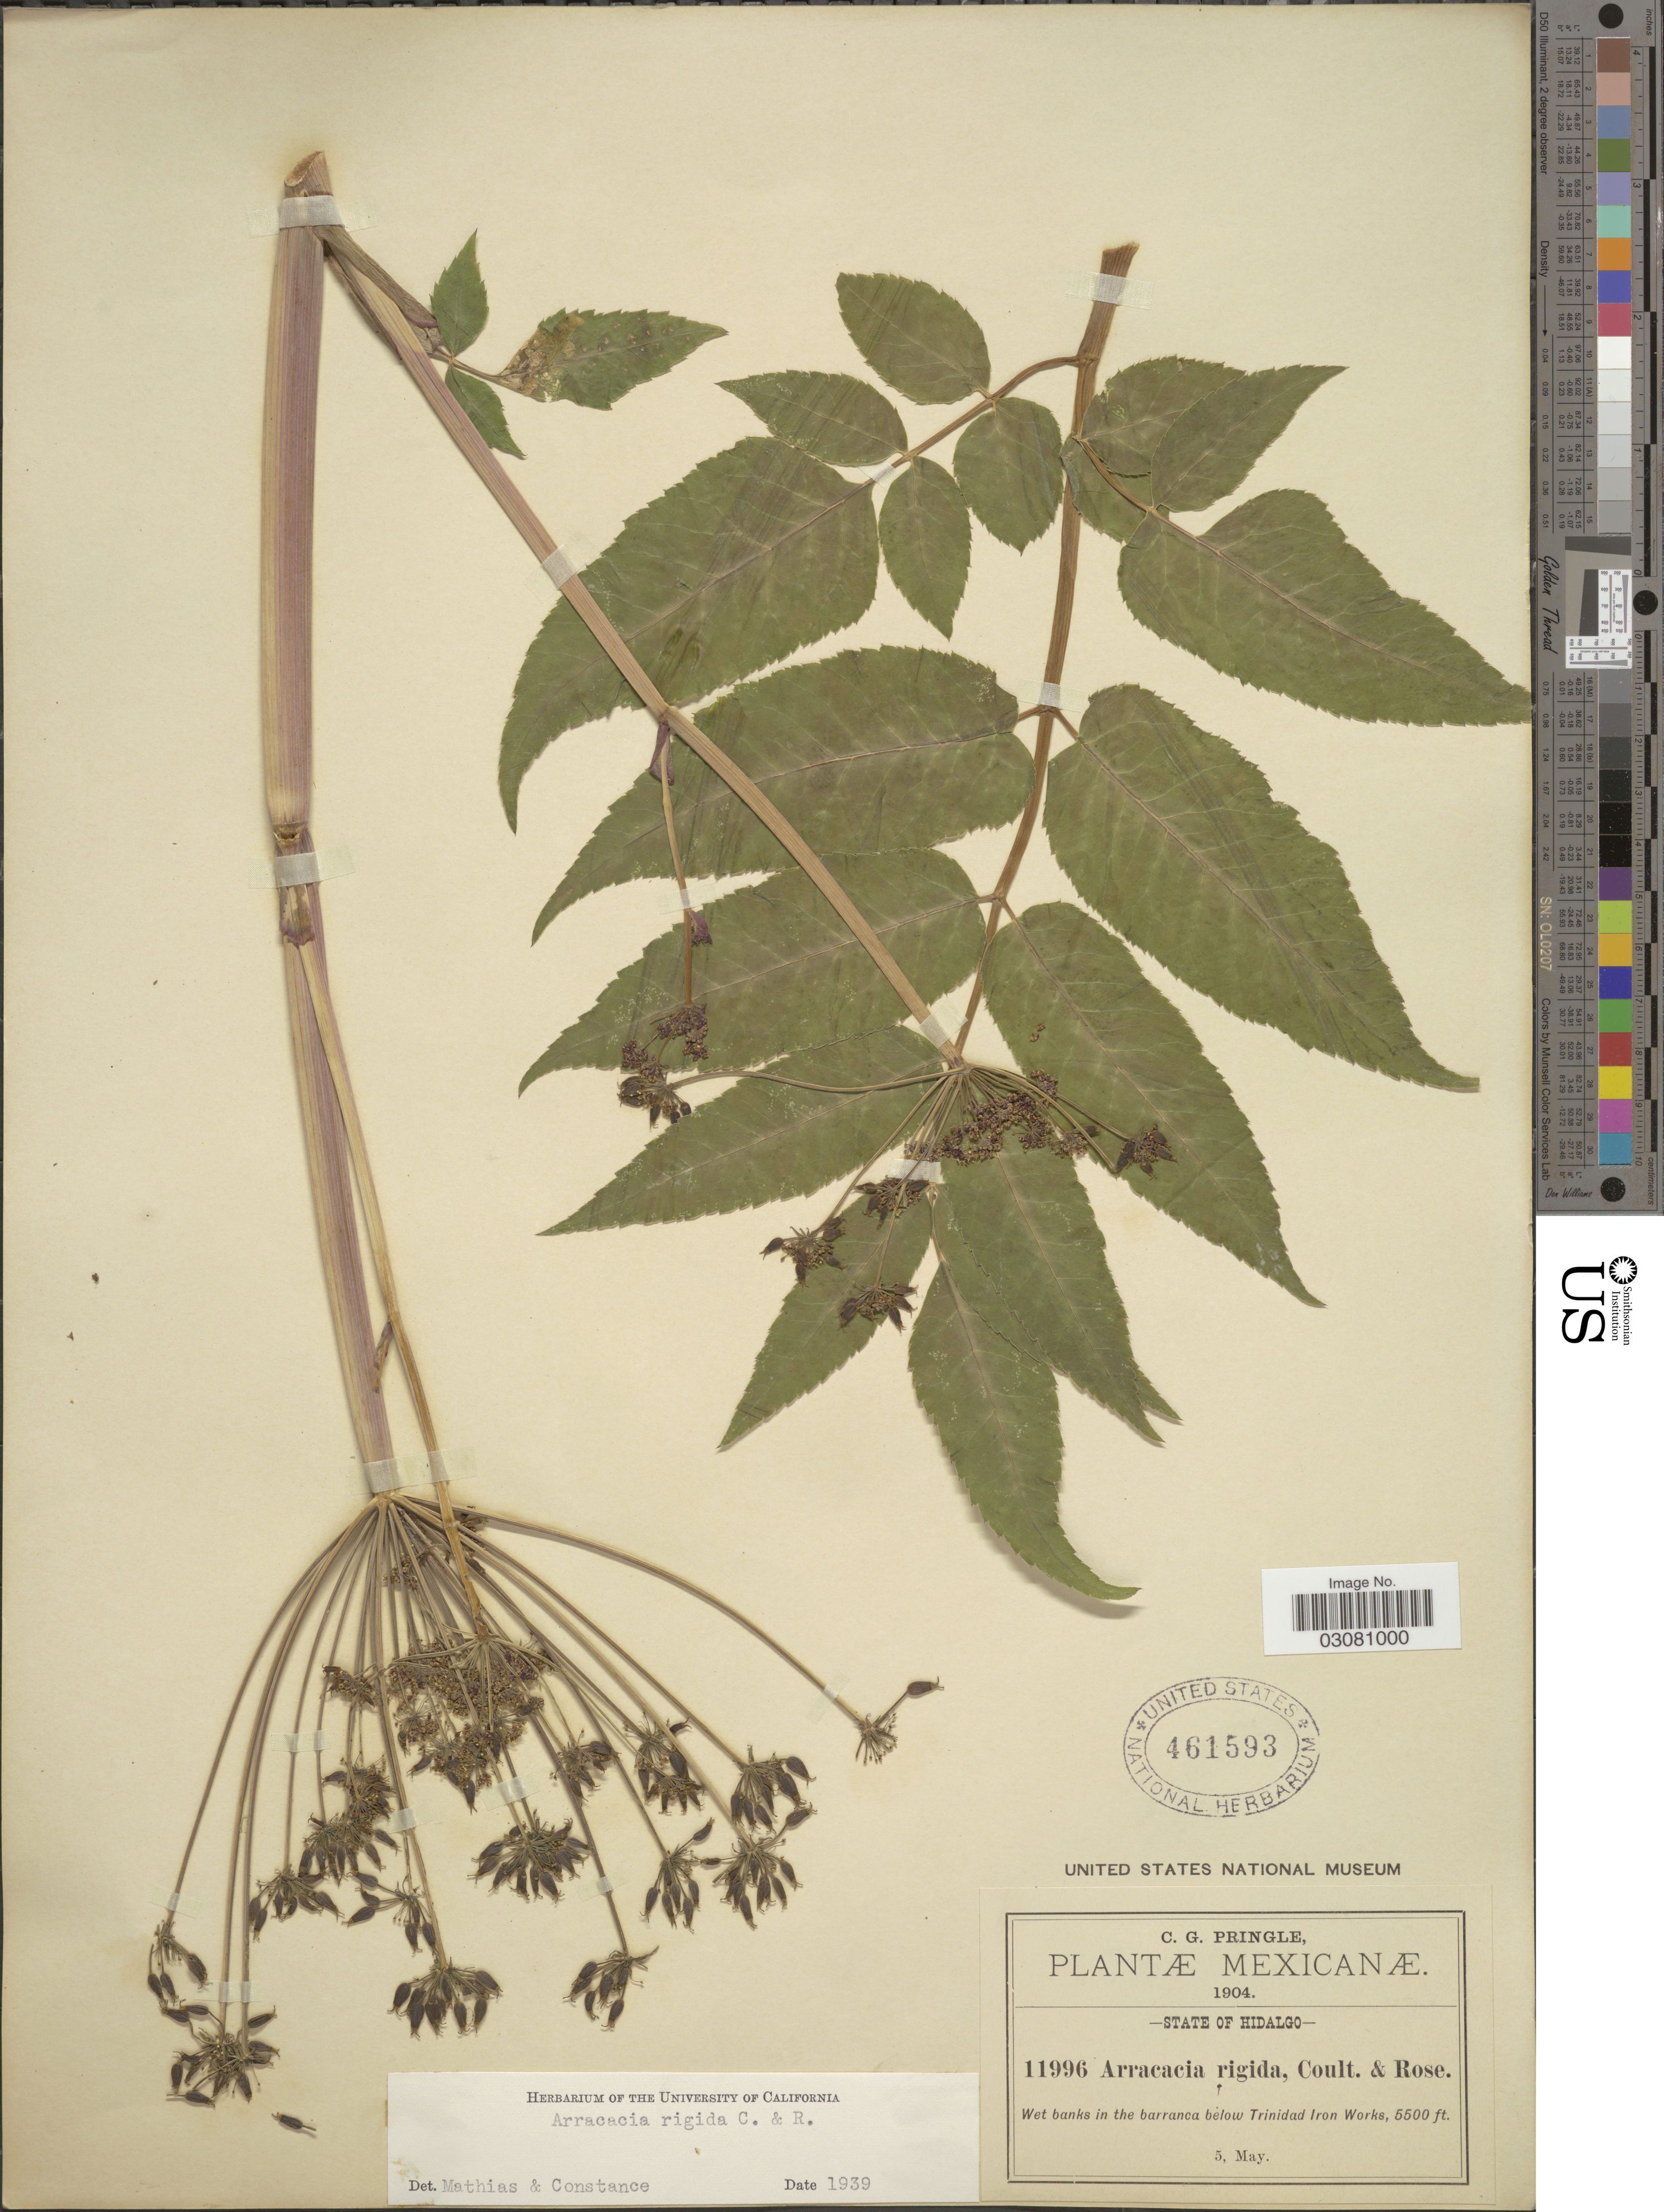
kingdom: Plantae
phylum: Tracheophyta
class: Magnoliopsida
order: Apiales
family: Apiaceae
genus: Arracacia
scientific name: Arracacia rigida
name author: J.M. Coult. & Rose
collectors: C. G. Pringle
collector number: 11996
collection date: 1904-05-05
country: Mexico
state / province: Hidalgo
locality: Wet banks in the barranca below Trinidad Iron Works.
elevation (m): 1676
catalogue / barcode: US 461593